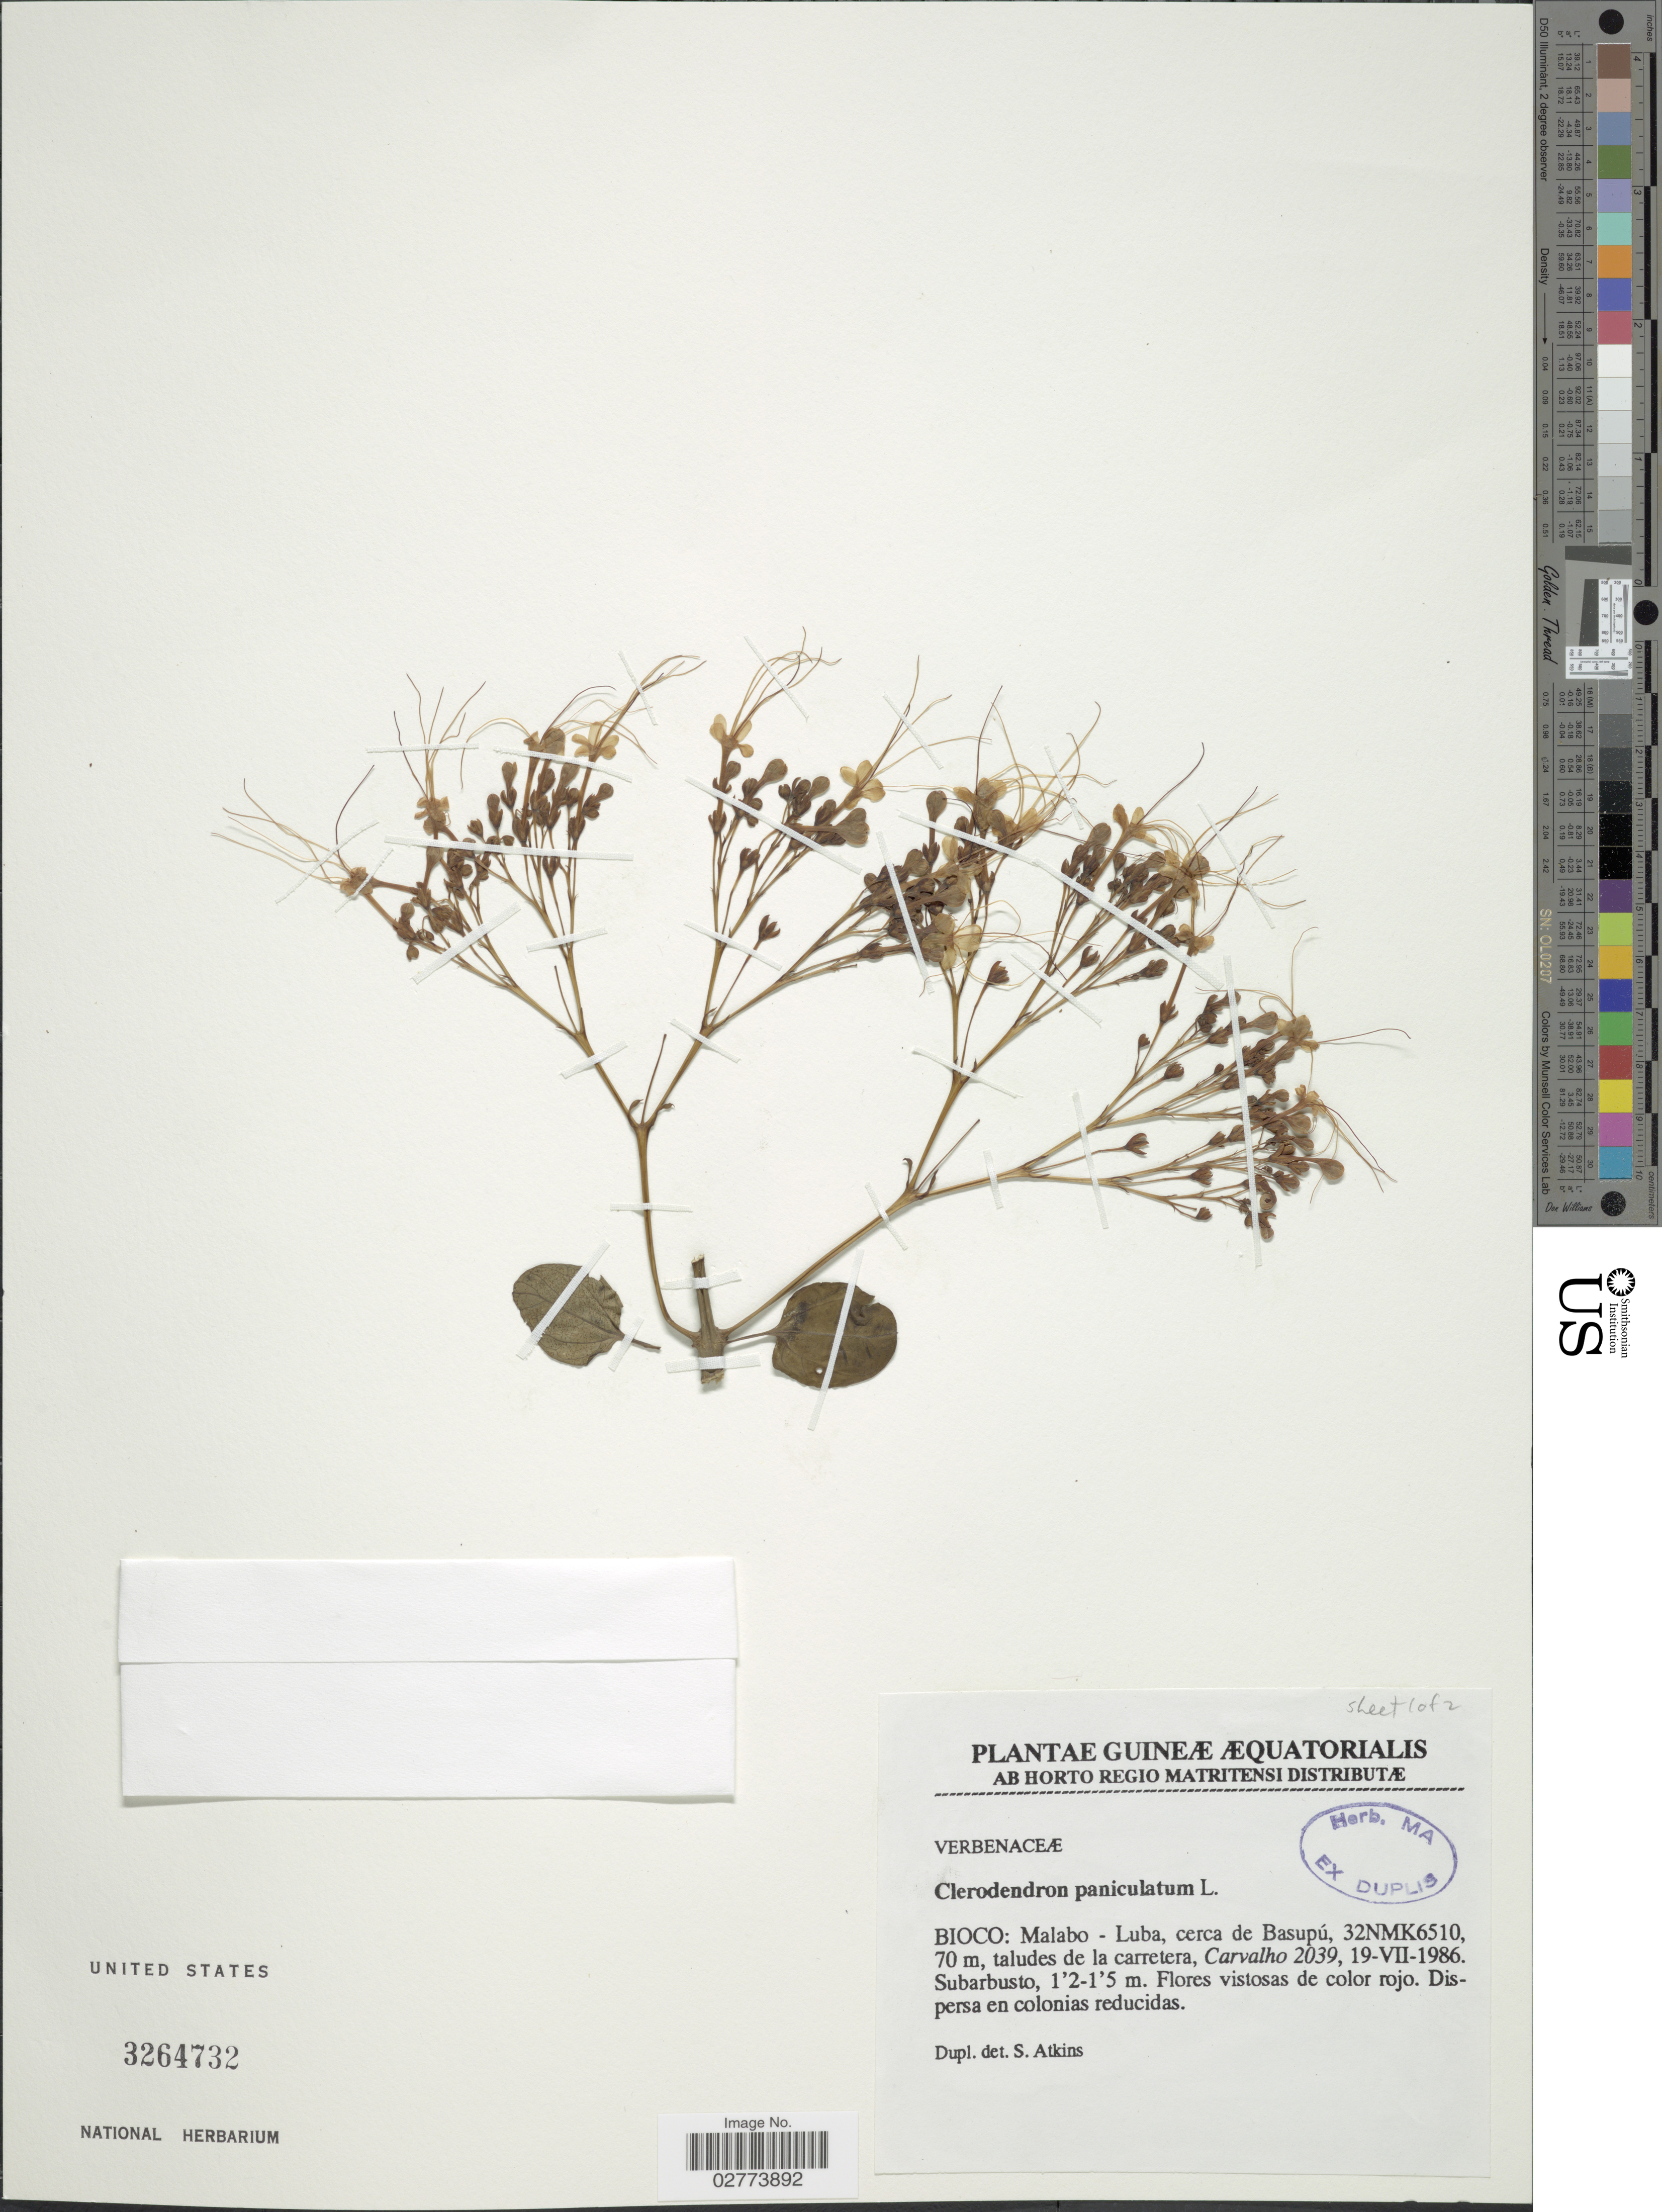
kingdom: Plantae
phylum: Tracheophyta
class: Magnoliopsida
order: Lamiales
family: Lamiaceae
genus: Clerodendrum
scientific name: Clerodendrum paniculatum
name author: L.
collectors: Carvalho, --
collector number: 2039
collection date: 1986-07-19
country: Equatorial Guinea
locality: Bioco: Malabo - Luba, cerca de Basupú, 32NMK6510.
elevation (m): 70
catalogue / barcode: US 3264732